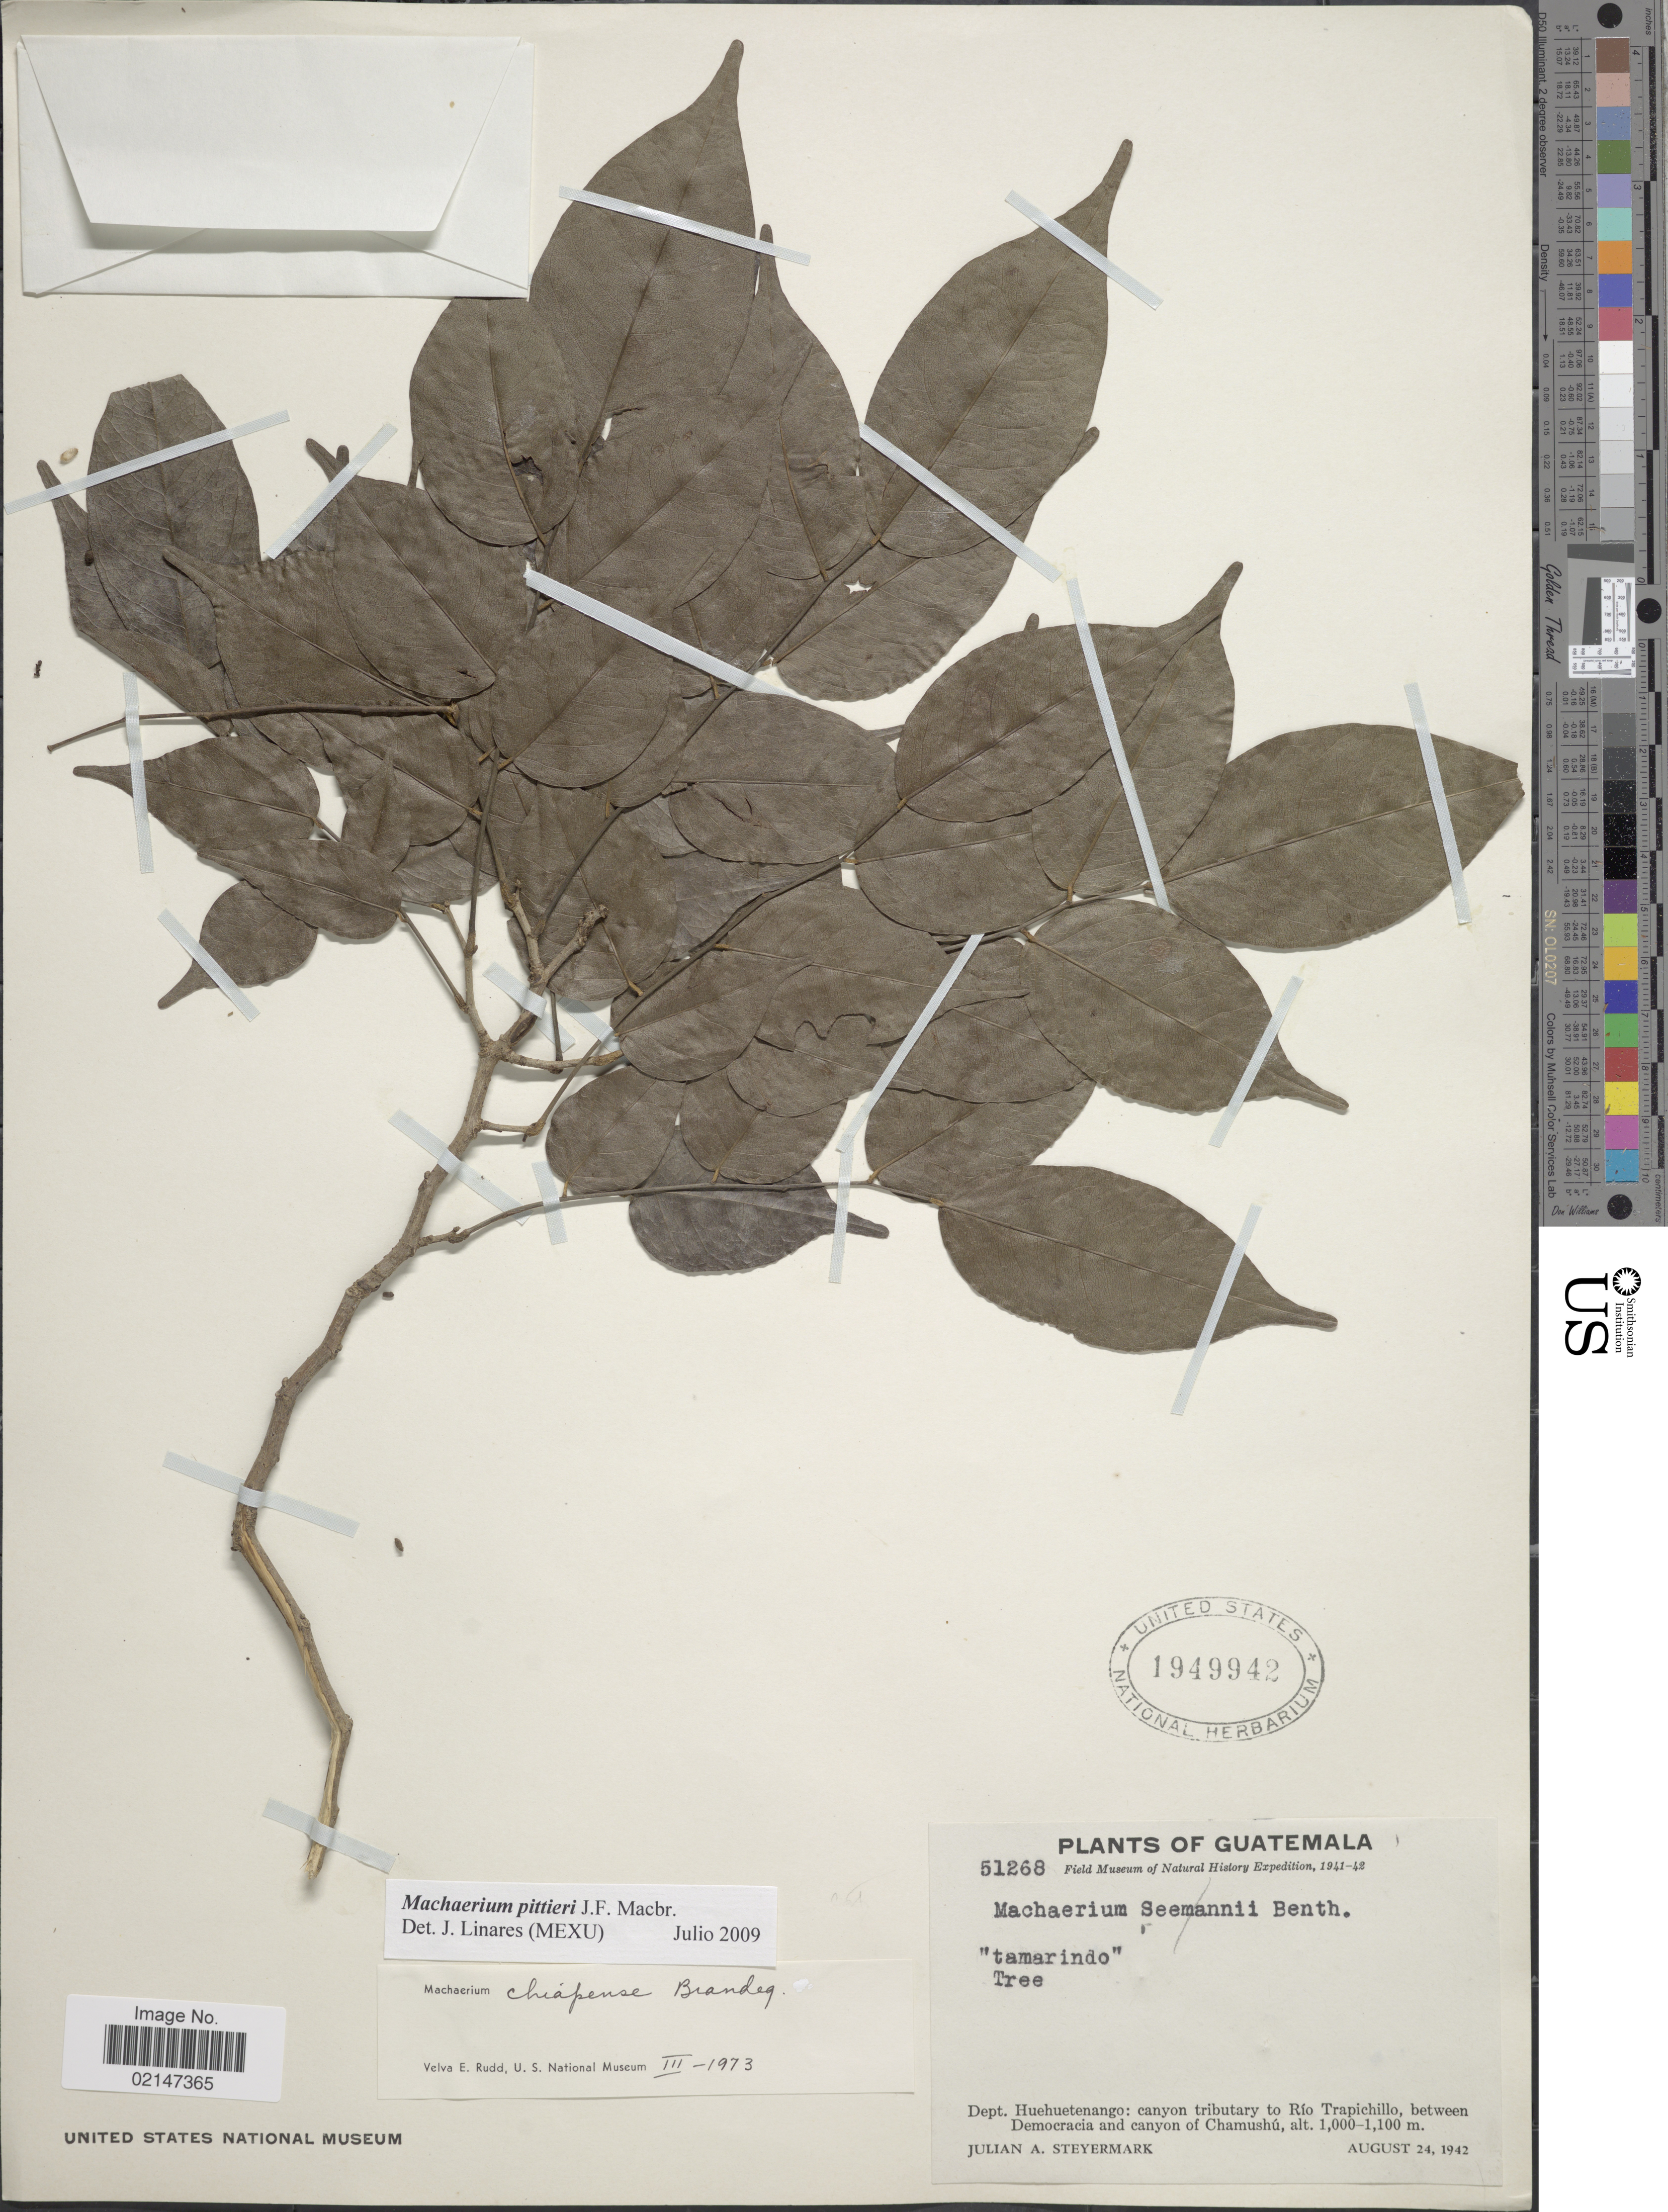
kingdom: Plantae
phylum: Tracheophyta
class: Magnoliopsida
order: Fabales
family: Fabaceae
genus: Machaerium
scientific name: Machaerium pittieri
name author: J.F. Macbr.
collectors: J. Steyermark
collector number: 51268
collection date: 1942-08-24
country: Guatemala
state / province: Huehuetenango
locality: Dept. Huehuetenango: canyon trubutary to Rio Trapichillo, Between Democracia canyon of Chamushu.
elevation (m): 1000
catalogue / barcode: US 1949942